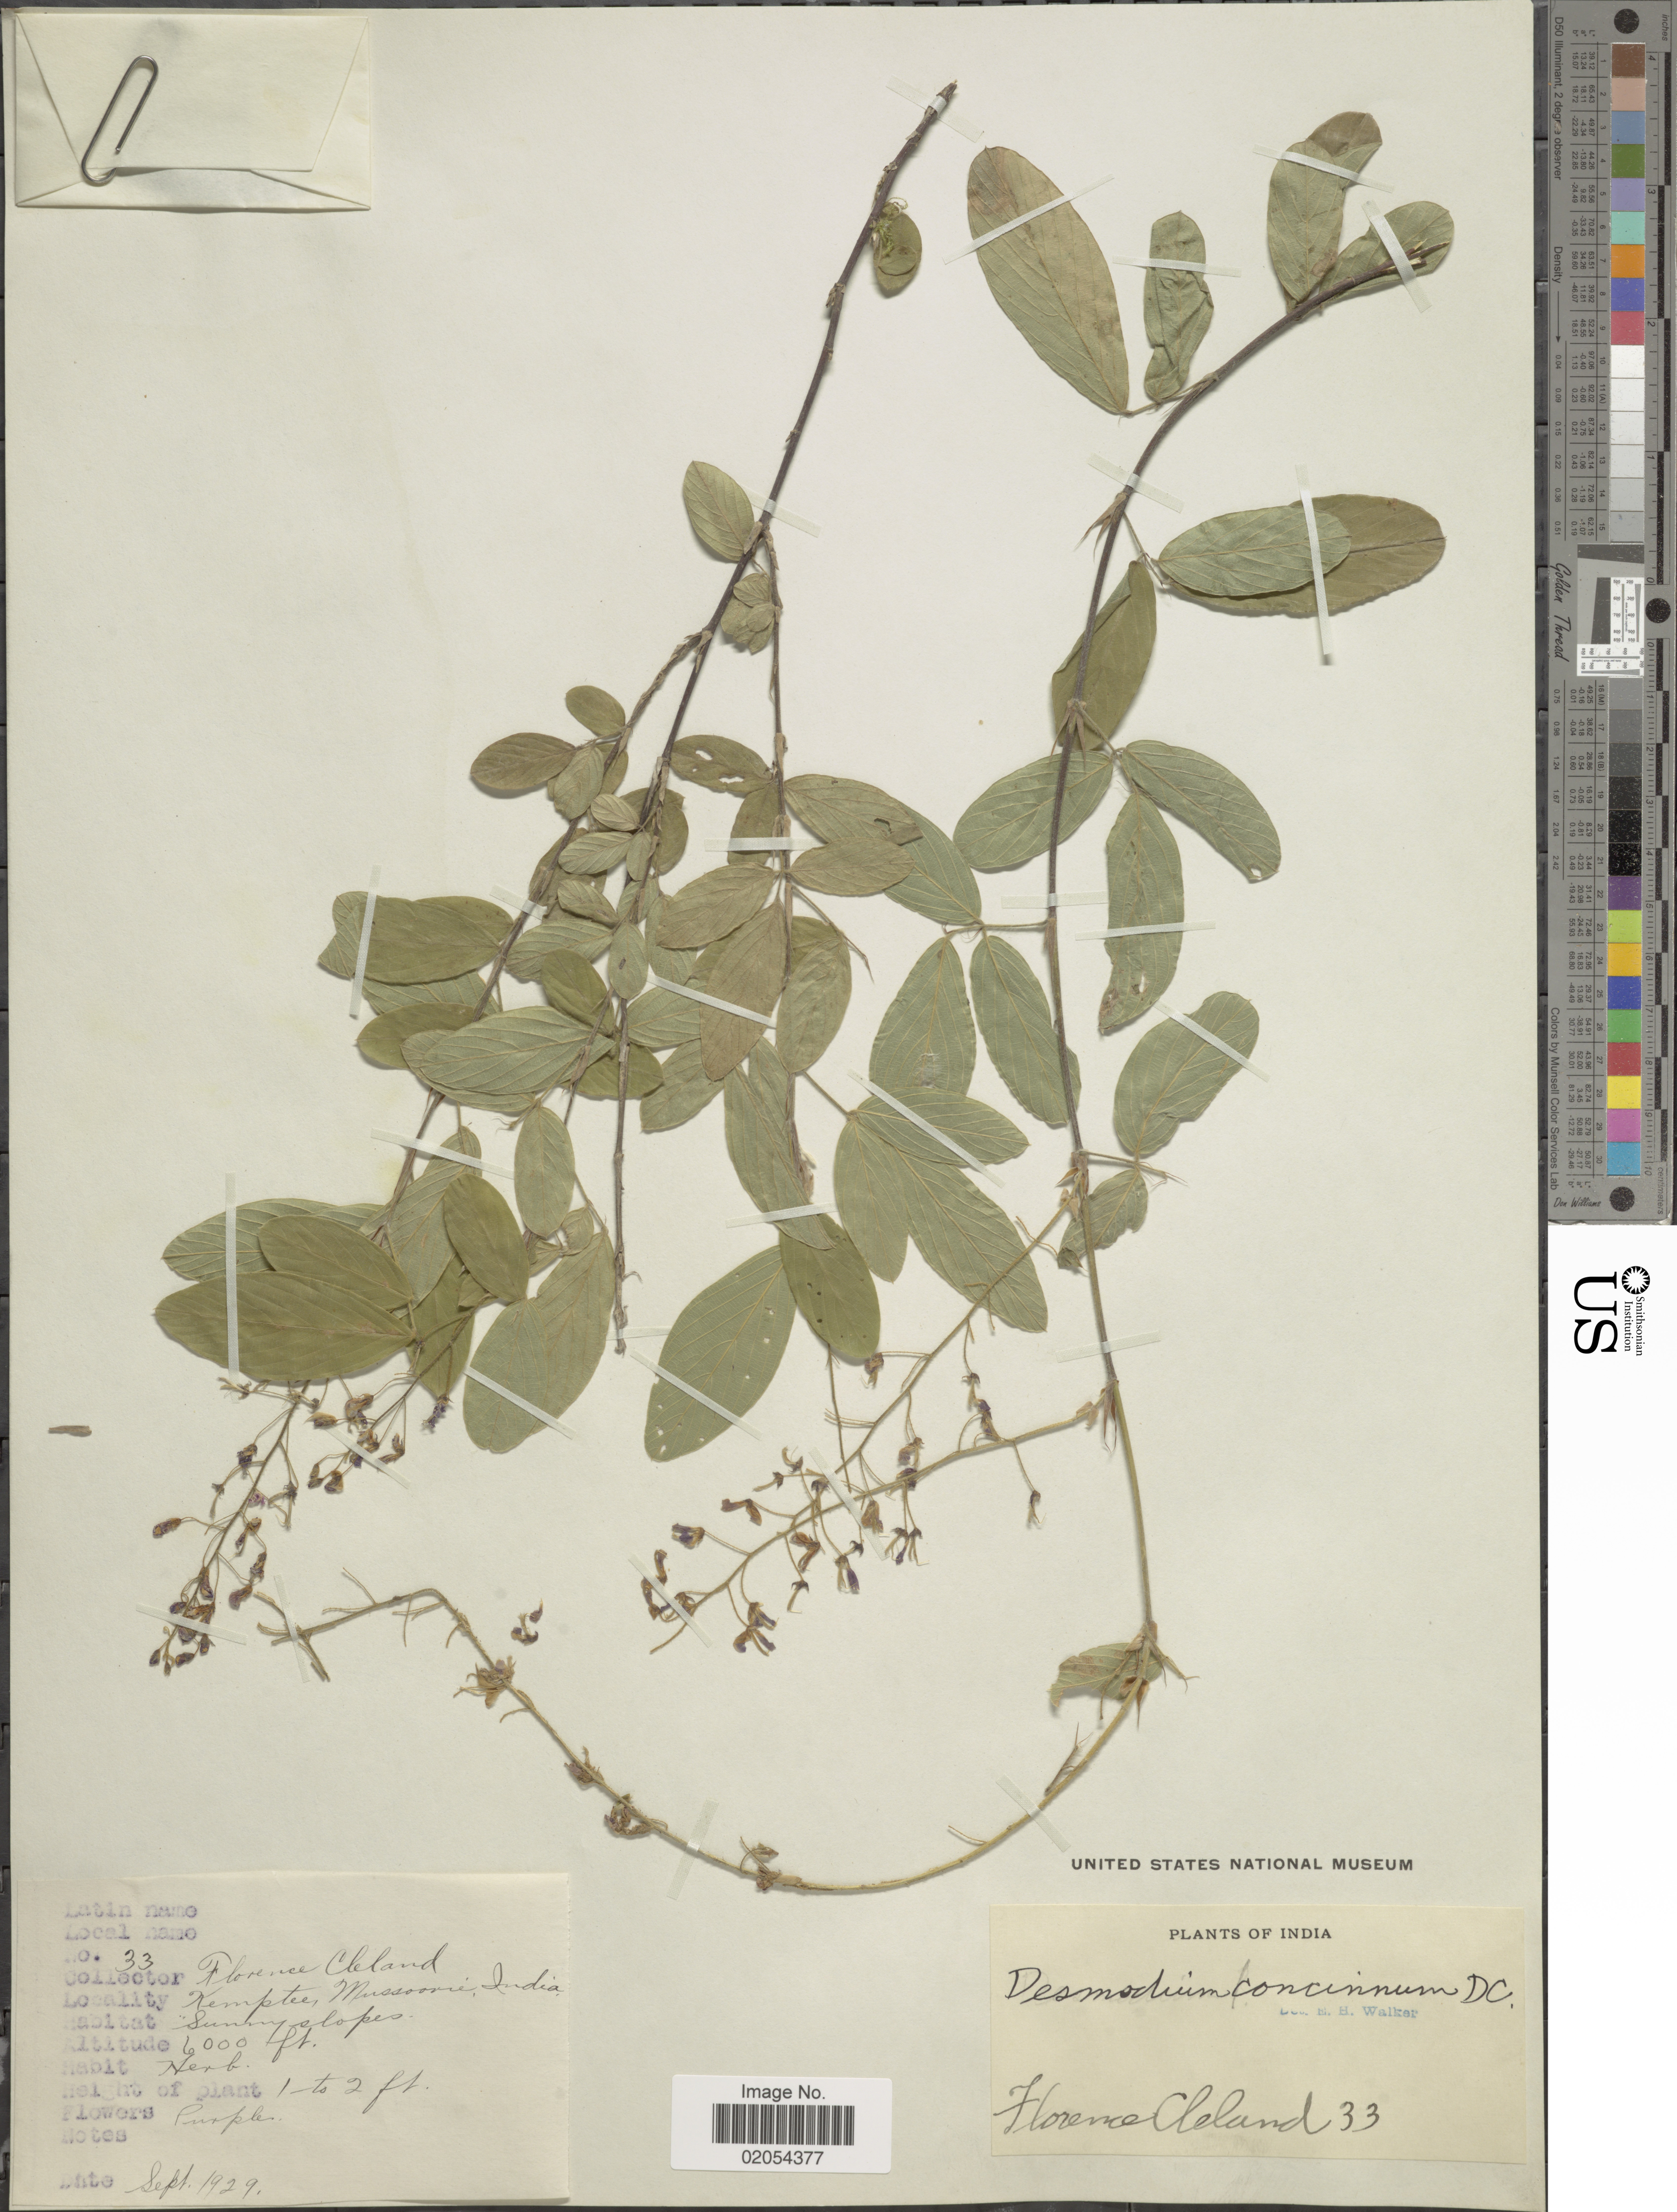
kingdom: Plantae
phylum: Tracheophyta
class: Magnoliopsida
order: Fabales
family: Fabaceae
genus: Tateishia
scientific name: Tateishia concinna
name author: (DC.) H. Ohashi & K. Ohashi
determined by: Strong, Mark T., (BOT), Smithsonian Institution - National Museum of Natural History (UNITED STATES)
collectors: F. Cleland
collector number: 33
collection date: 1929-09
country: India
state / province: Uttarakhand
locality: Kemptee, Mussoorie, India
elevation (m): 1829